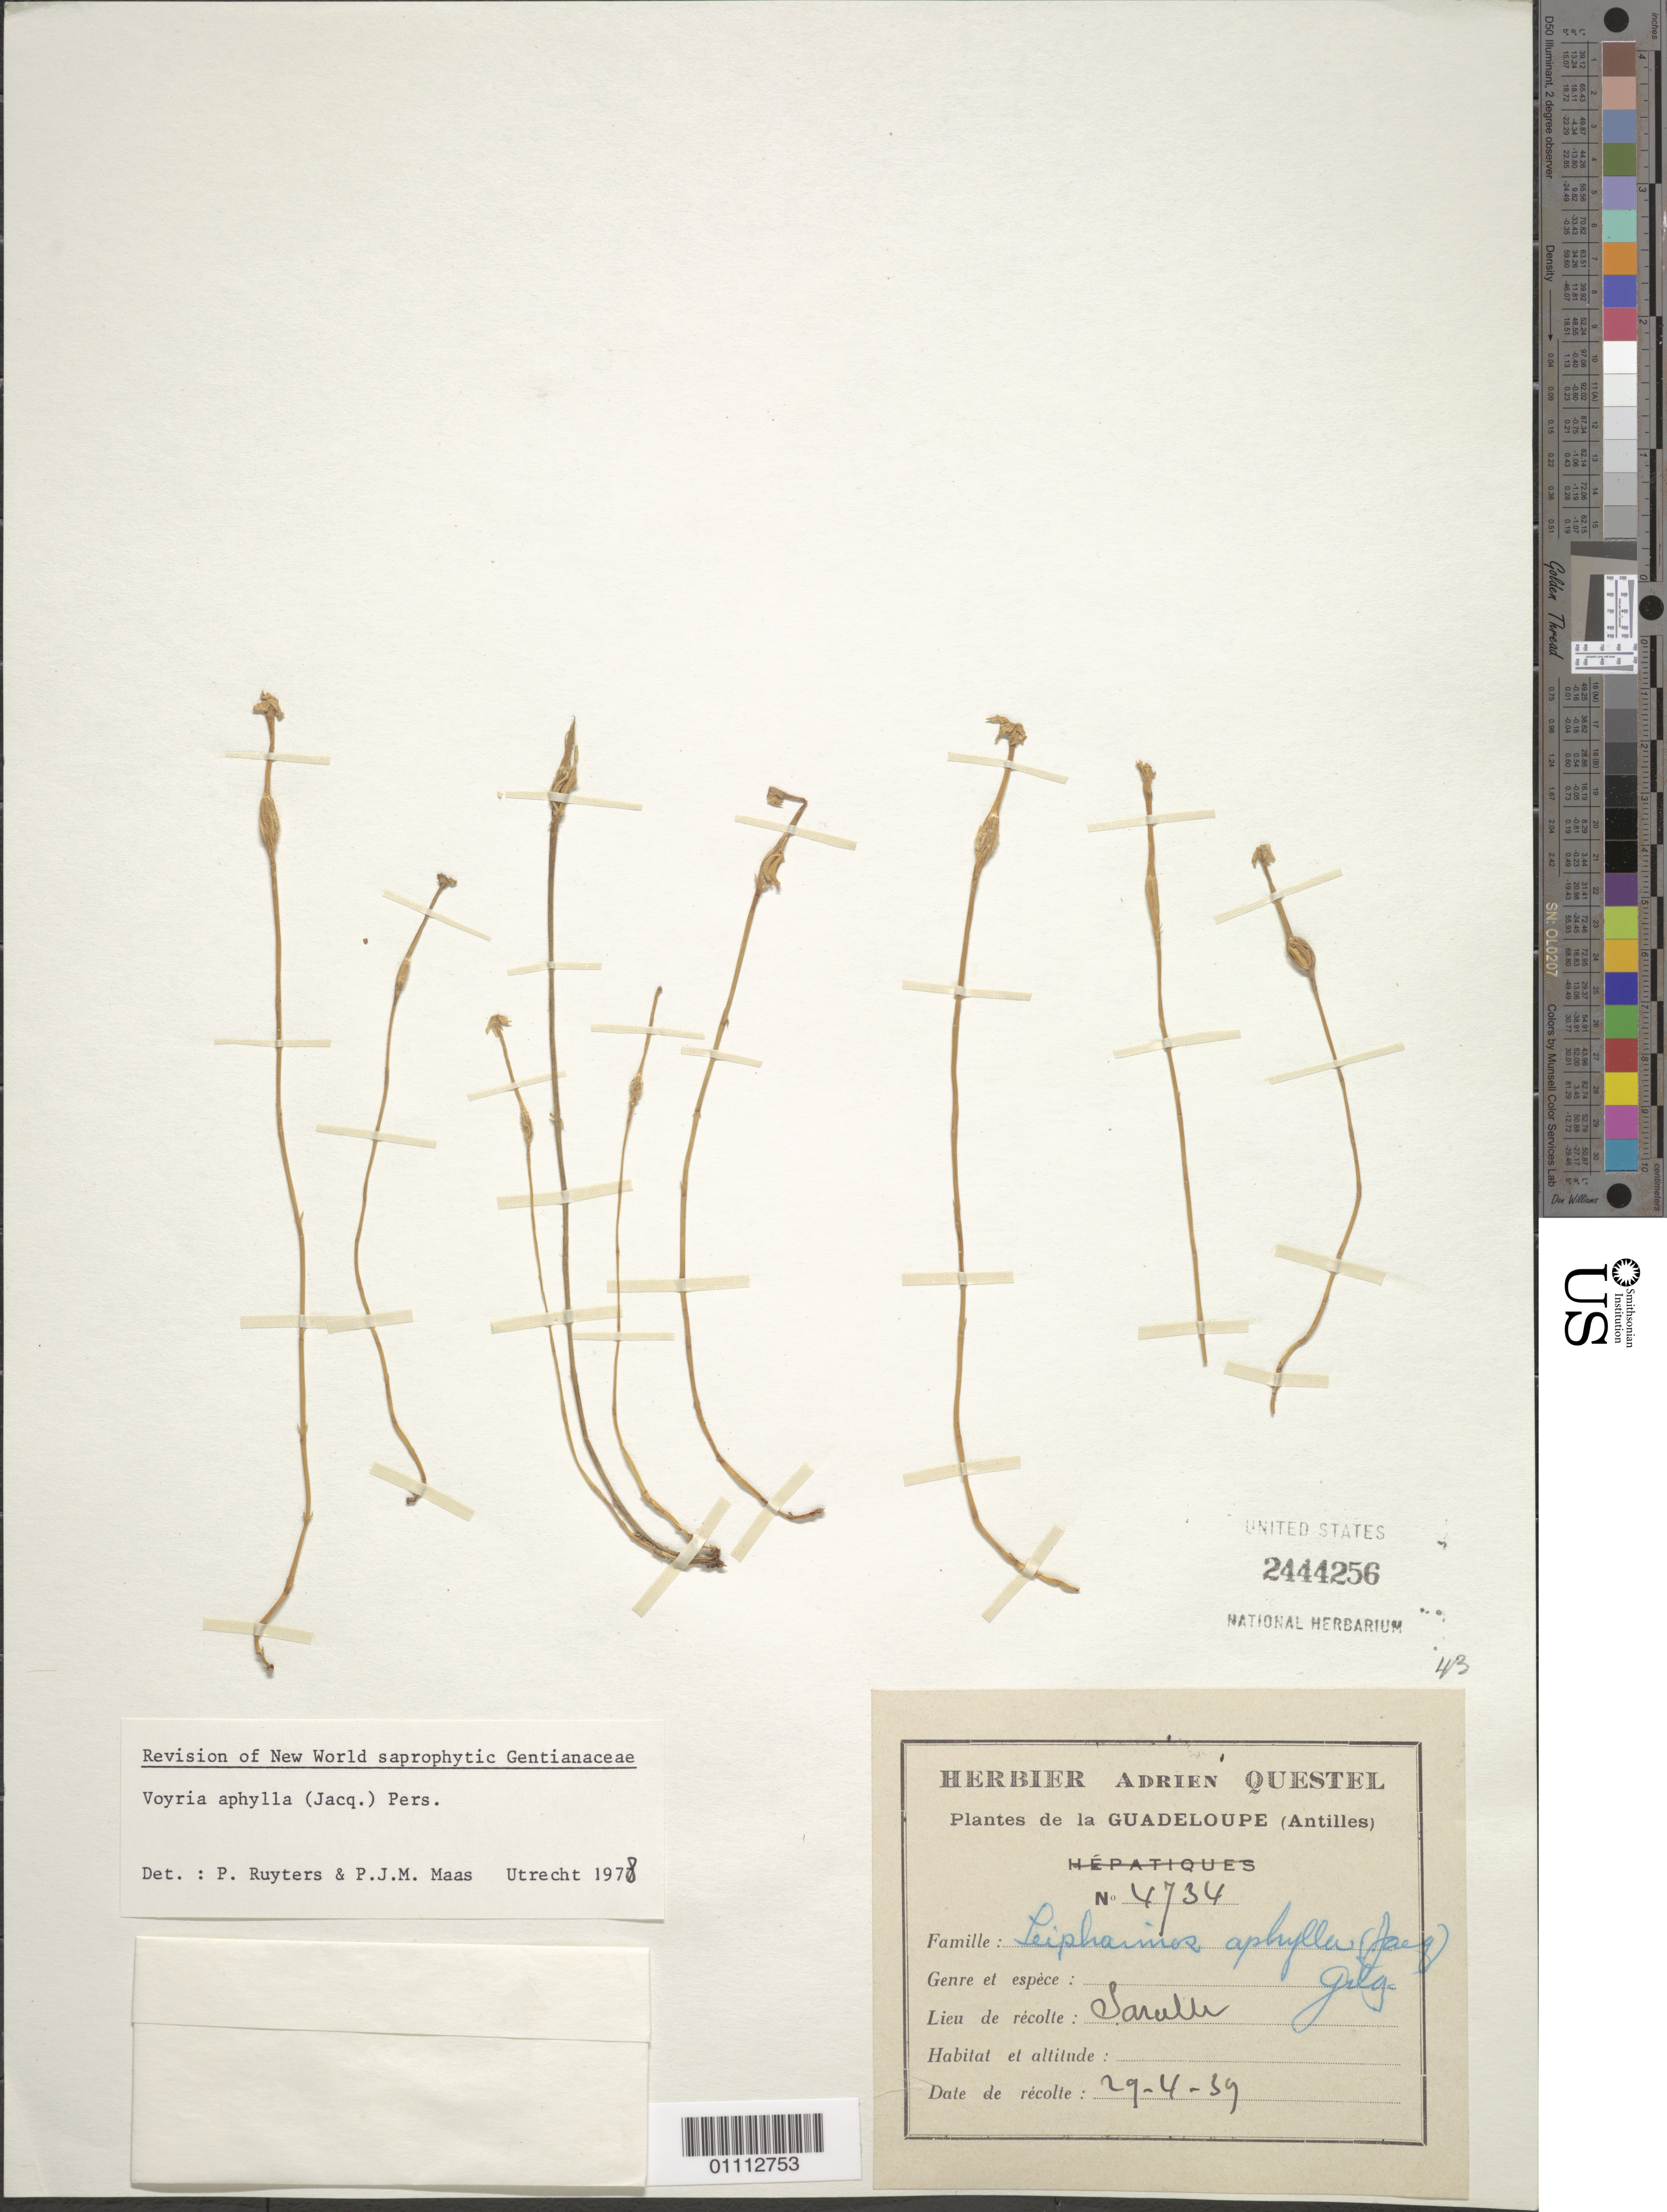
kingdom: Plantae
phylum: Tracheophyta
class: Magnoliopsida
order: Gentianales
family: Gentianaceae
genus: Voyria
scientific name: Voyria aphylla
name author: (Jacq.) Pers.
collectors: A. Questel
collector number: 4734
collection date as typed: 29 Apr 1939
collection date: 1939-04-29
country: Guadeloupe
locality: Saralle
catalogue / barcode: US 2444256